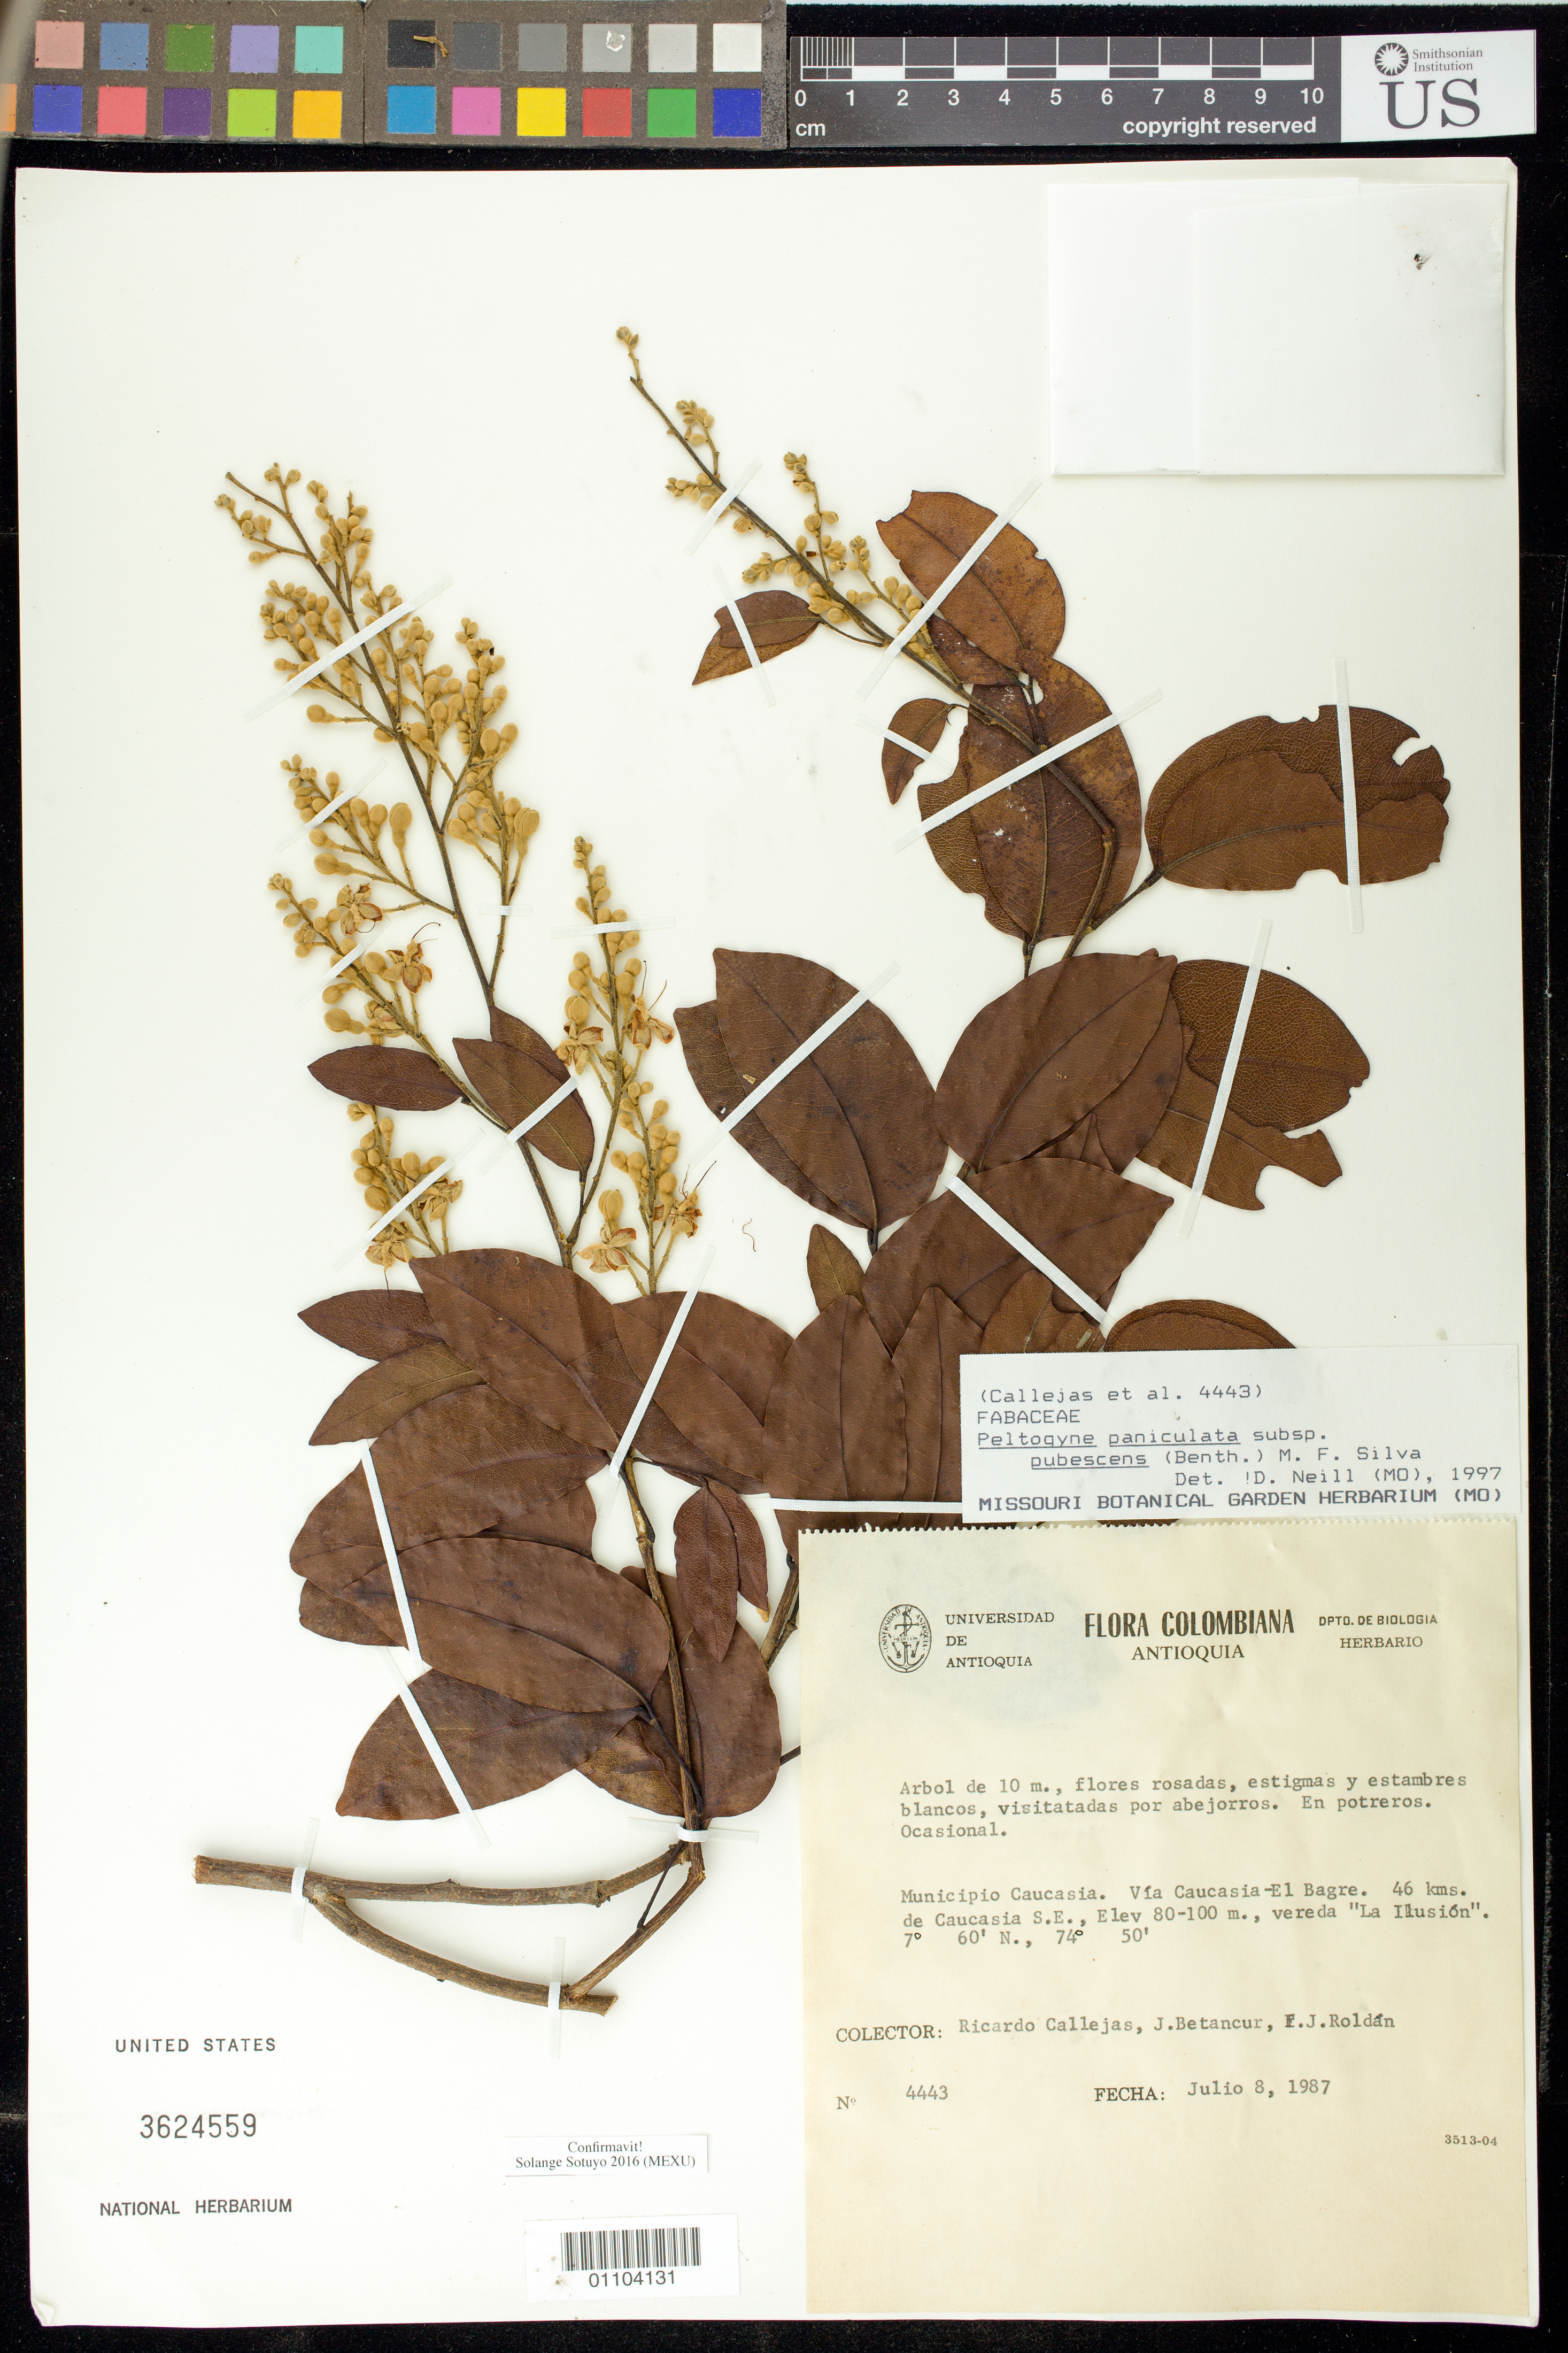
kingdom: Plantae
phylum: Tracheophyta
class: Magnoliopsida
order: Fabales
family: Fabaceae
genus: Peltogyne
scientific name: Peltogyne paniculata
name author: Benth.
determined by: Sotuyo, Solange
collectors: R. Callejas, J. C. Betancur & F. J. Roldán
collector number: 4443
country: Colombia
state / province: Antioquia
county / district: Caucasia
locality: Via Caucasia, El Bagre, de Caucasia SE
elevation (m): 80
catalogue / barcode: US 3624559